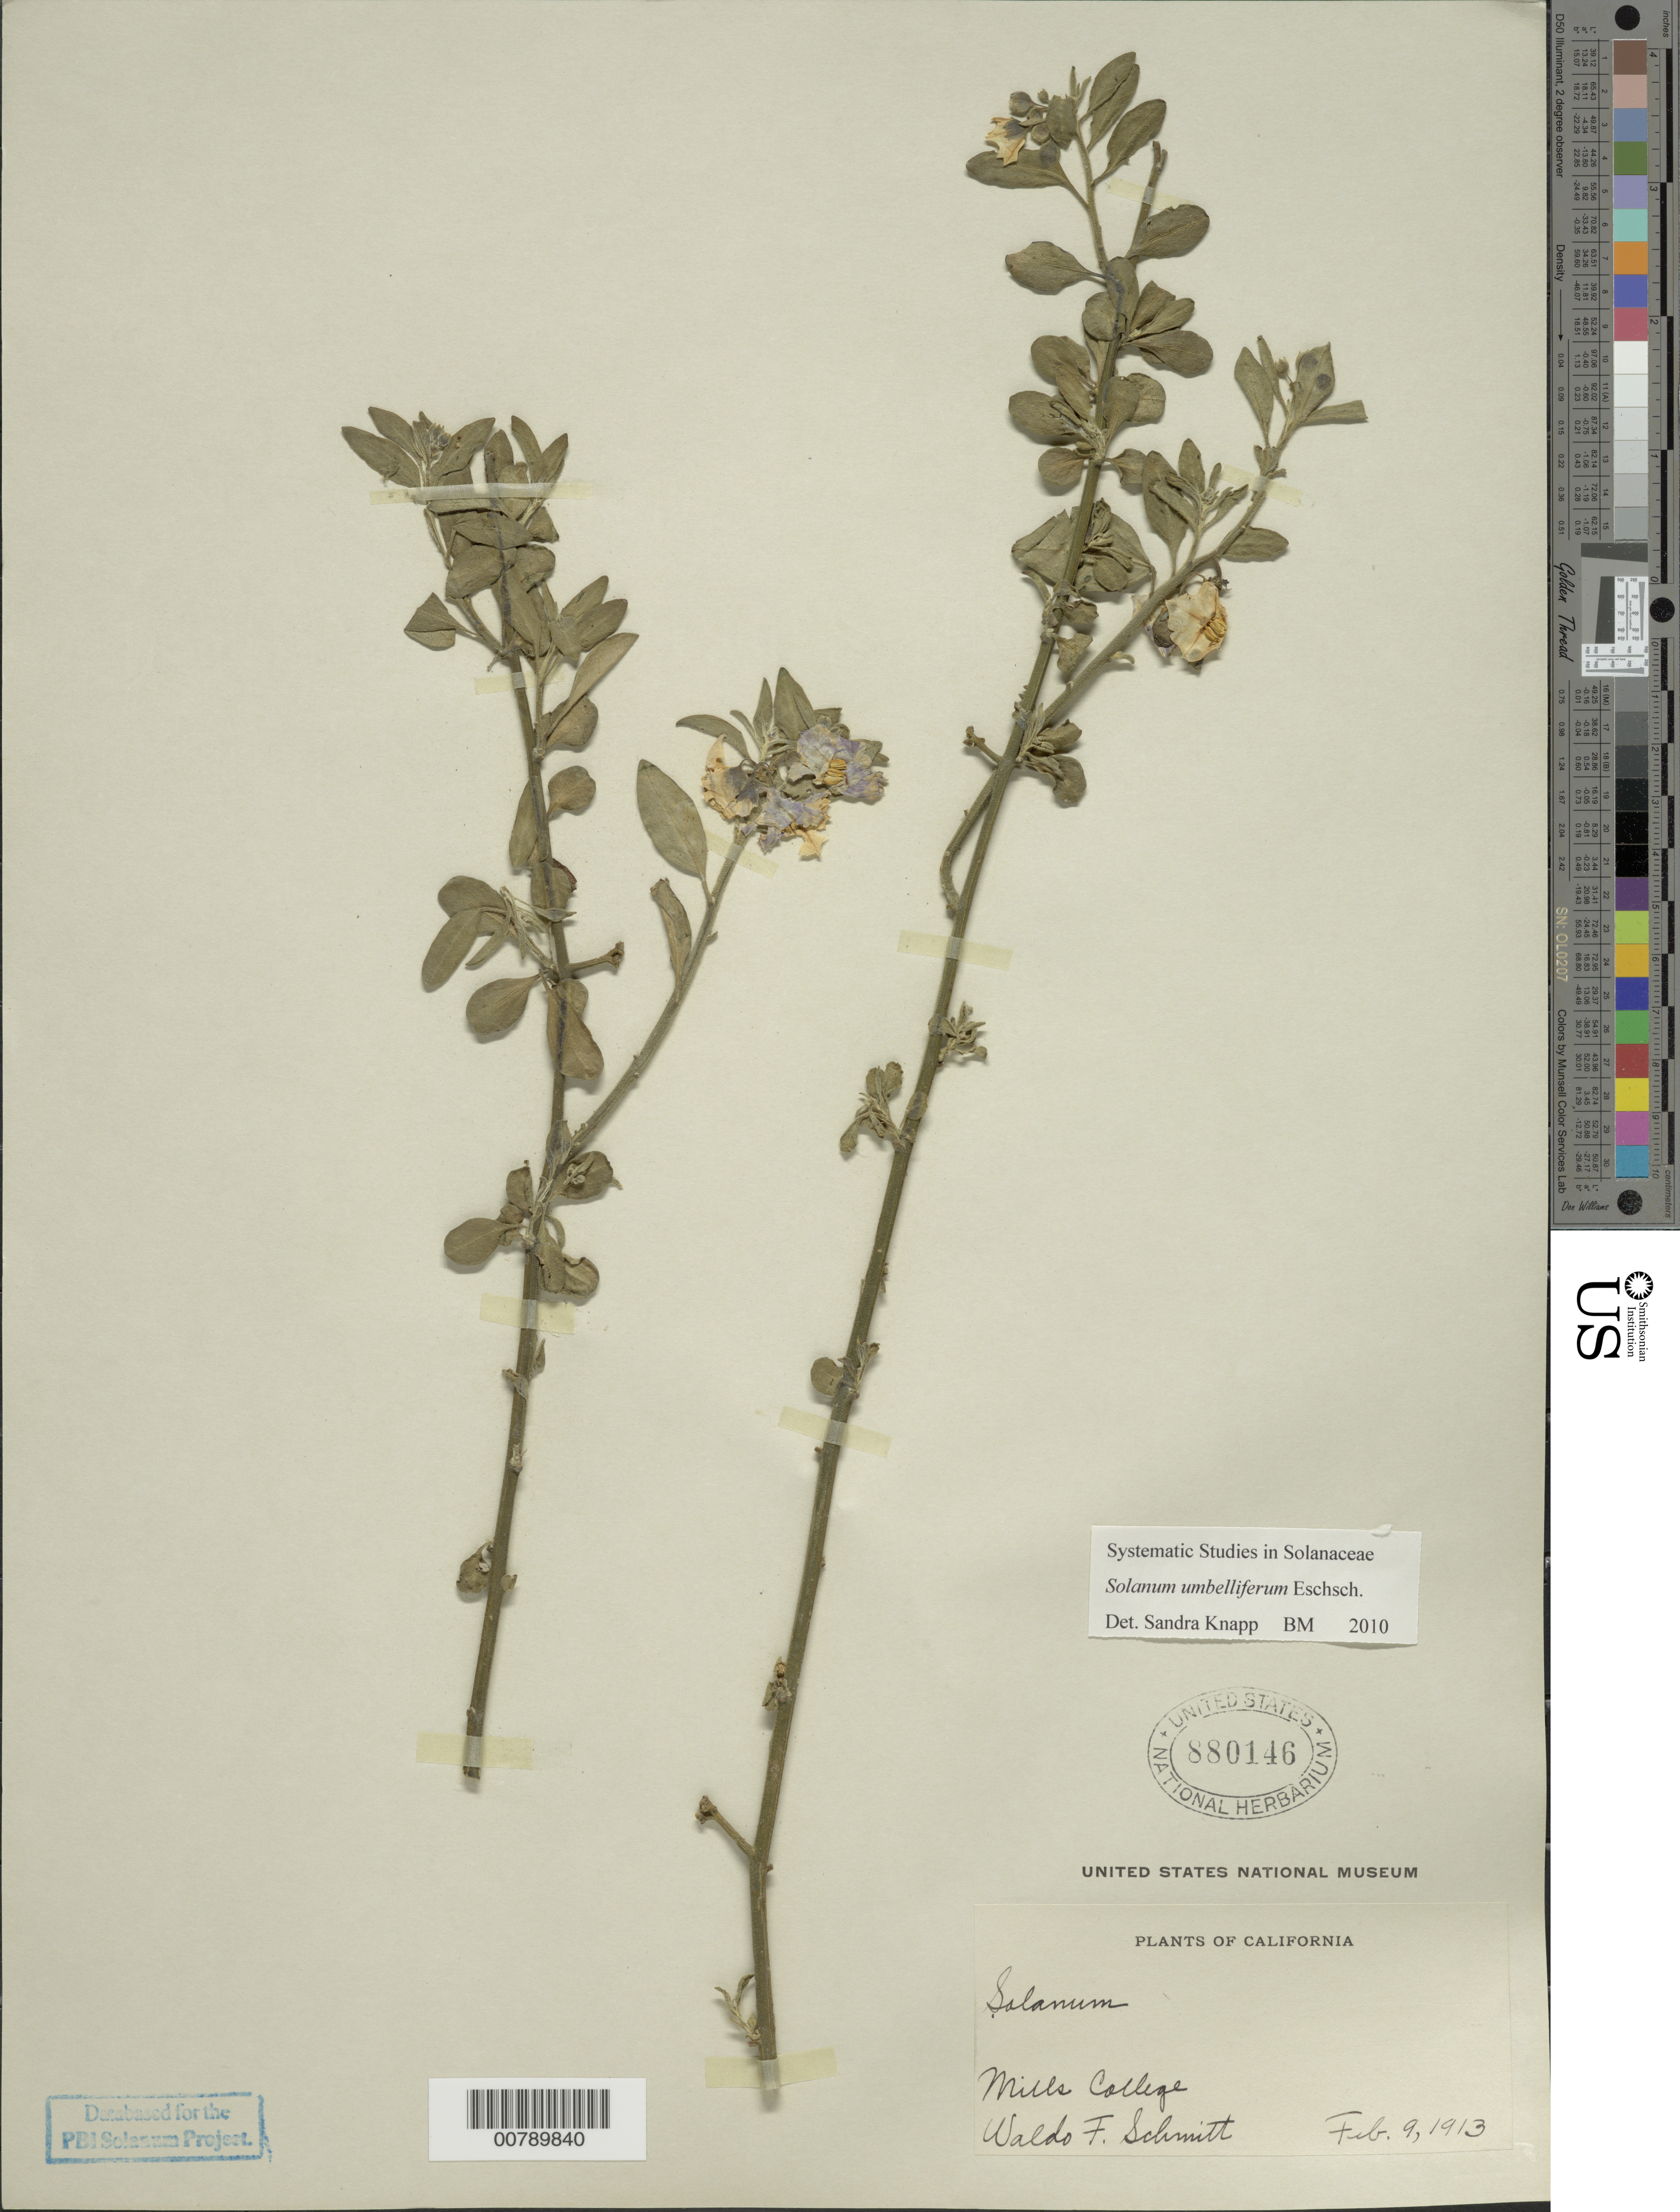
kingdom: Plantae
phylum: Tracheophyta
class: Magnoliopsida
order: Solanales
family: Solanaceae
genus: Solanum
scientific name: Solanum umbelliferum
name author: Eschsch.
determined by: Knapp, S. D.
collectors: W. F. Schmitt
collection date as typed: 9 Feb 1913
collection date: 1913-02-09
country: United States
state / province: California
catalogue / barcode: US 880146